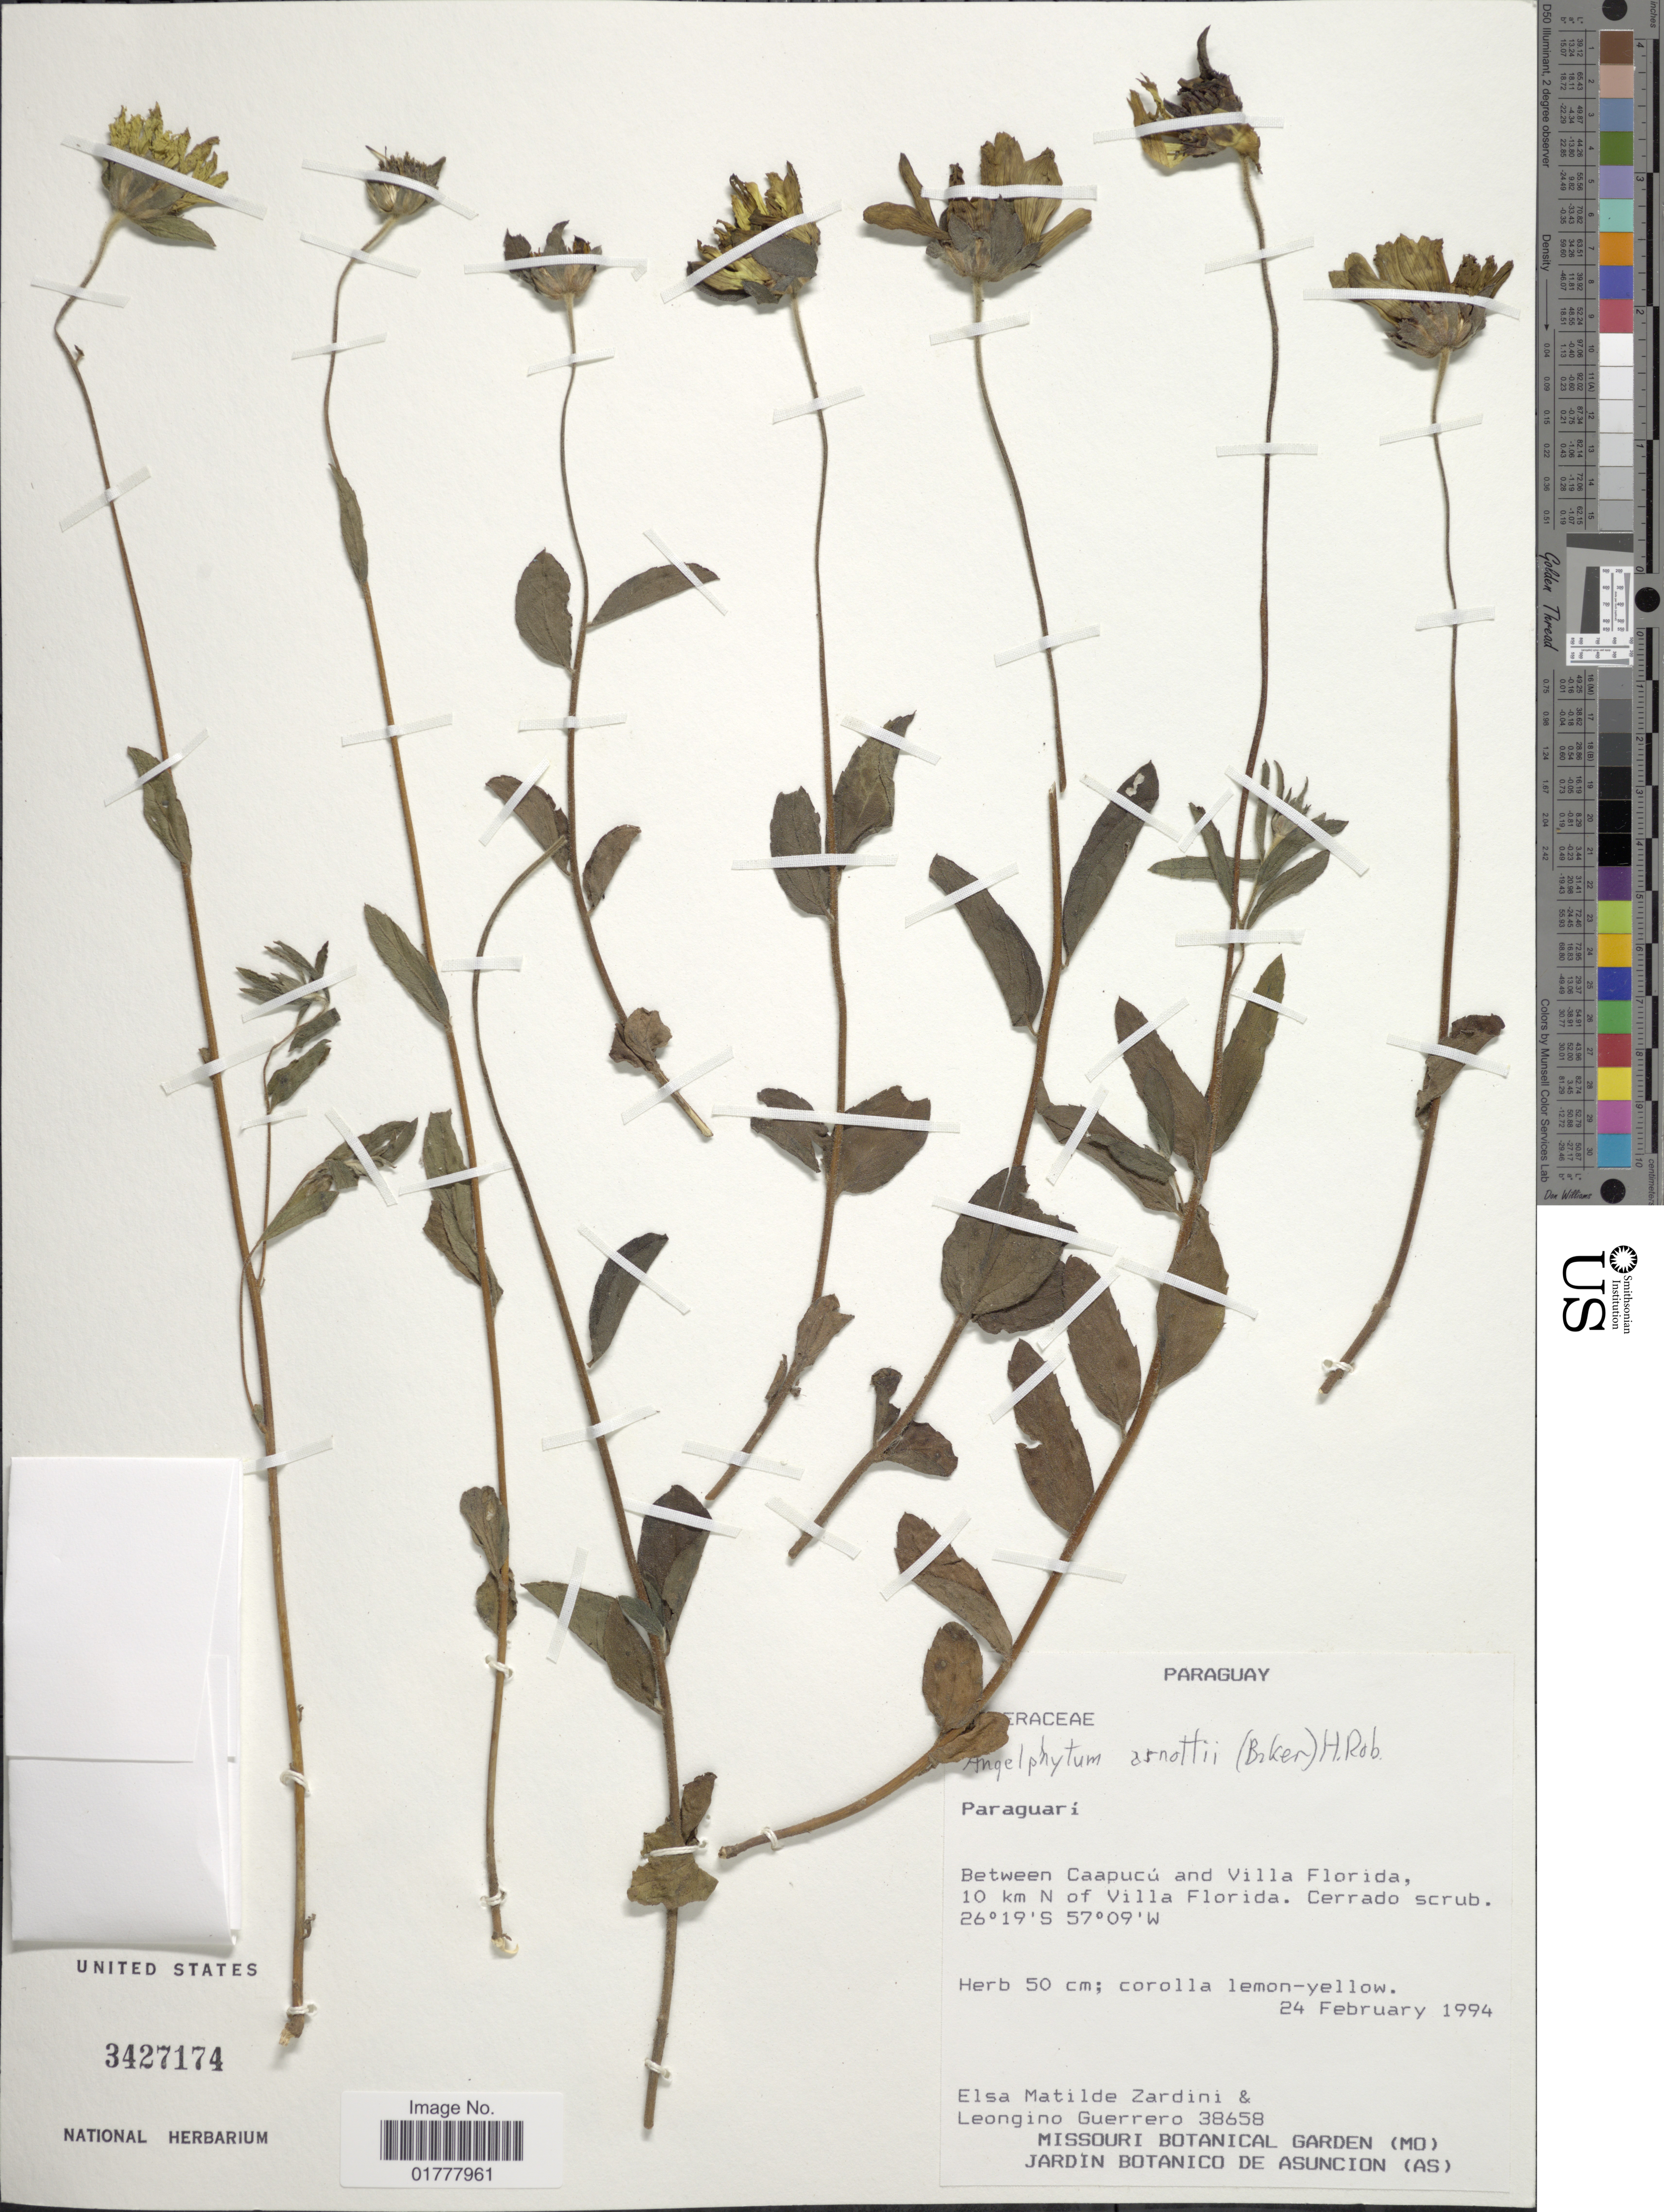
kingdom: Plantae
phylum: Tracheophyta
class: Magnoliopsida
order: Asterales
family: Asteraceae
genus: Angelphytum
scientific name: Angelphytum arnottii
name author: (Baker) H. Rob.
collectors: E. M. Zardini & L. Guerrero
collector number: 38658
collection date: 1994-02-24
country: Paraguay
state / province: Paraguari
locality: Paraguari, Between Caapucu and Villa Florida, 10 km N of Villa Florida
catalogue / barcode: US 3427174